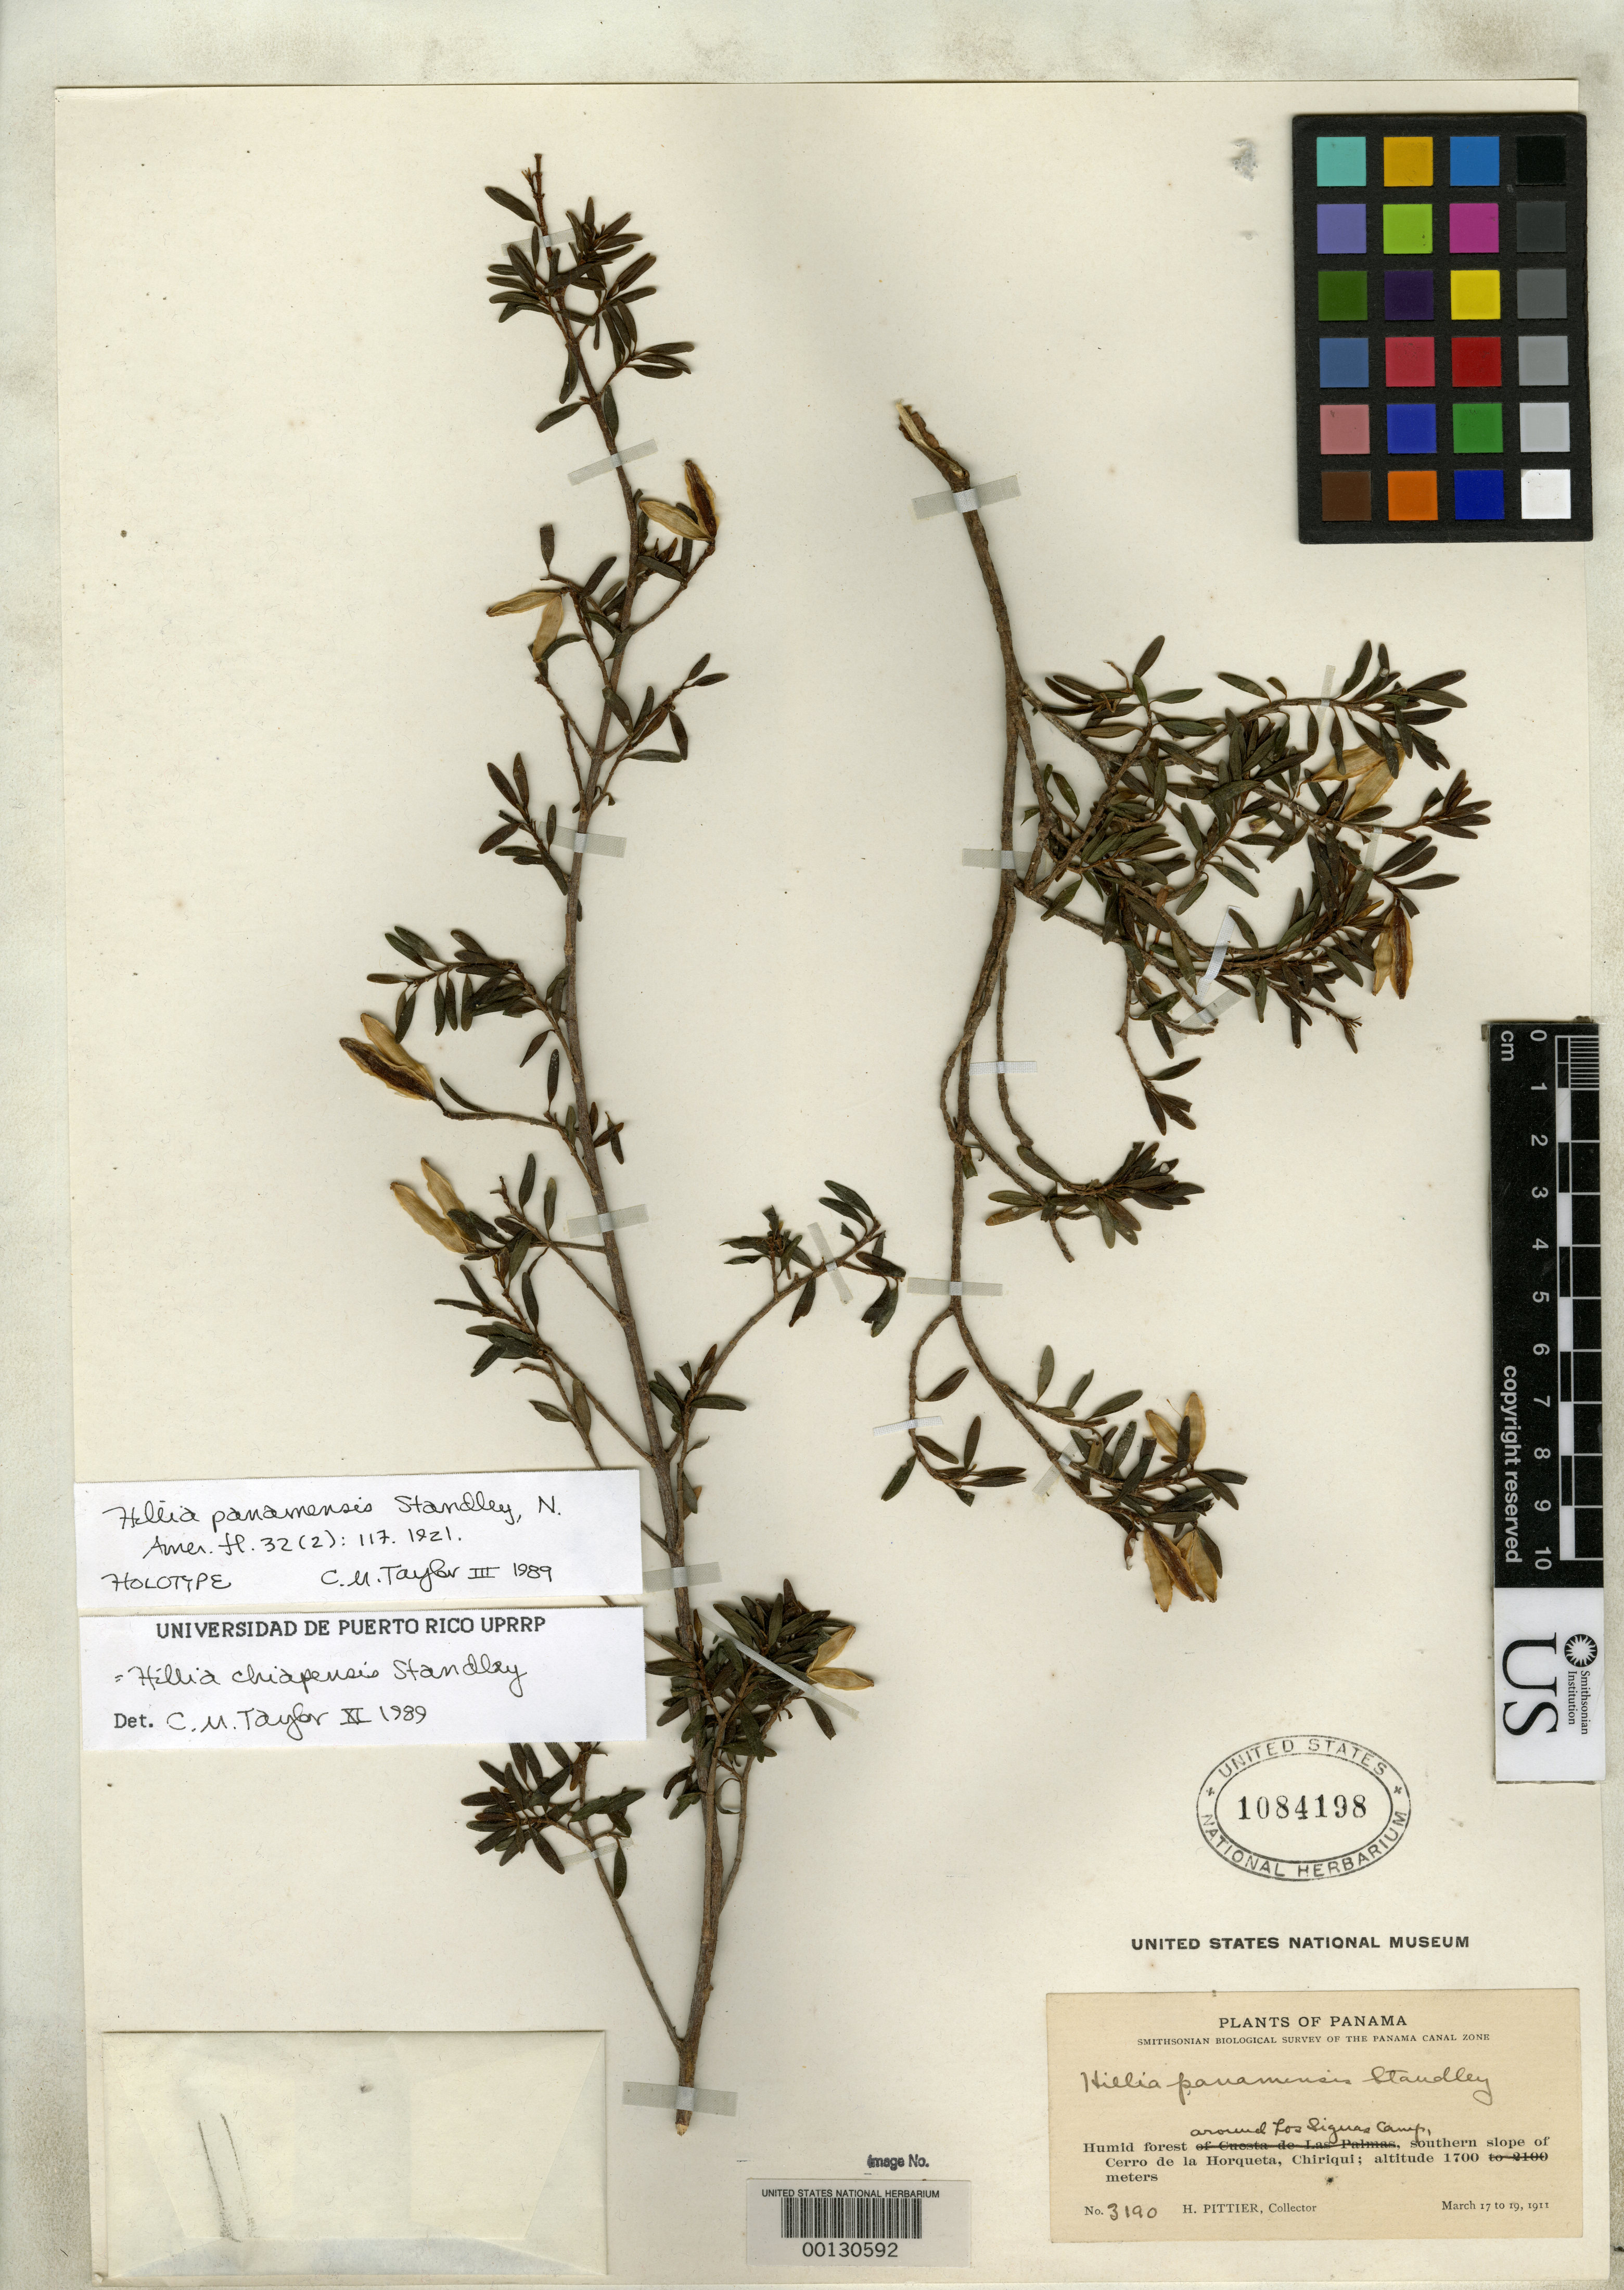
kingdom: Plantae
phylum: Tracheophyta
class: Magnoliopsida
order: Gentianales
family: Rubiaceae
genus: Hillia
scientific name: Hillia panamensis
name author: Standl.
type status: Isotype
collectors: H. F. Pittier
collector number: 3190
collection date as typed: Mar 1911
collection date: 1911-03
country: Panama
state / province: Chiriquí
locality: S slope of Horqueta, around las Siguas Camp.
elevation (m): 1700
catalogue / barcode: US 1084198